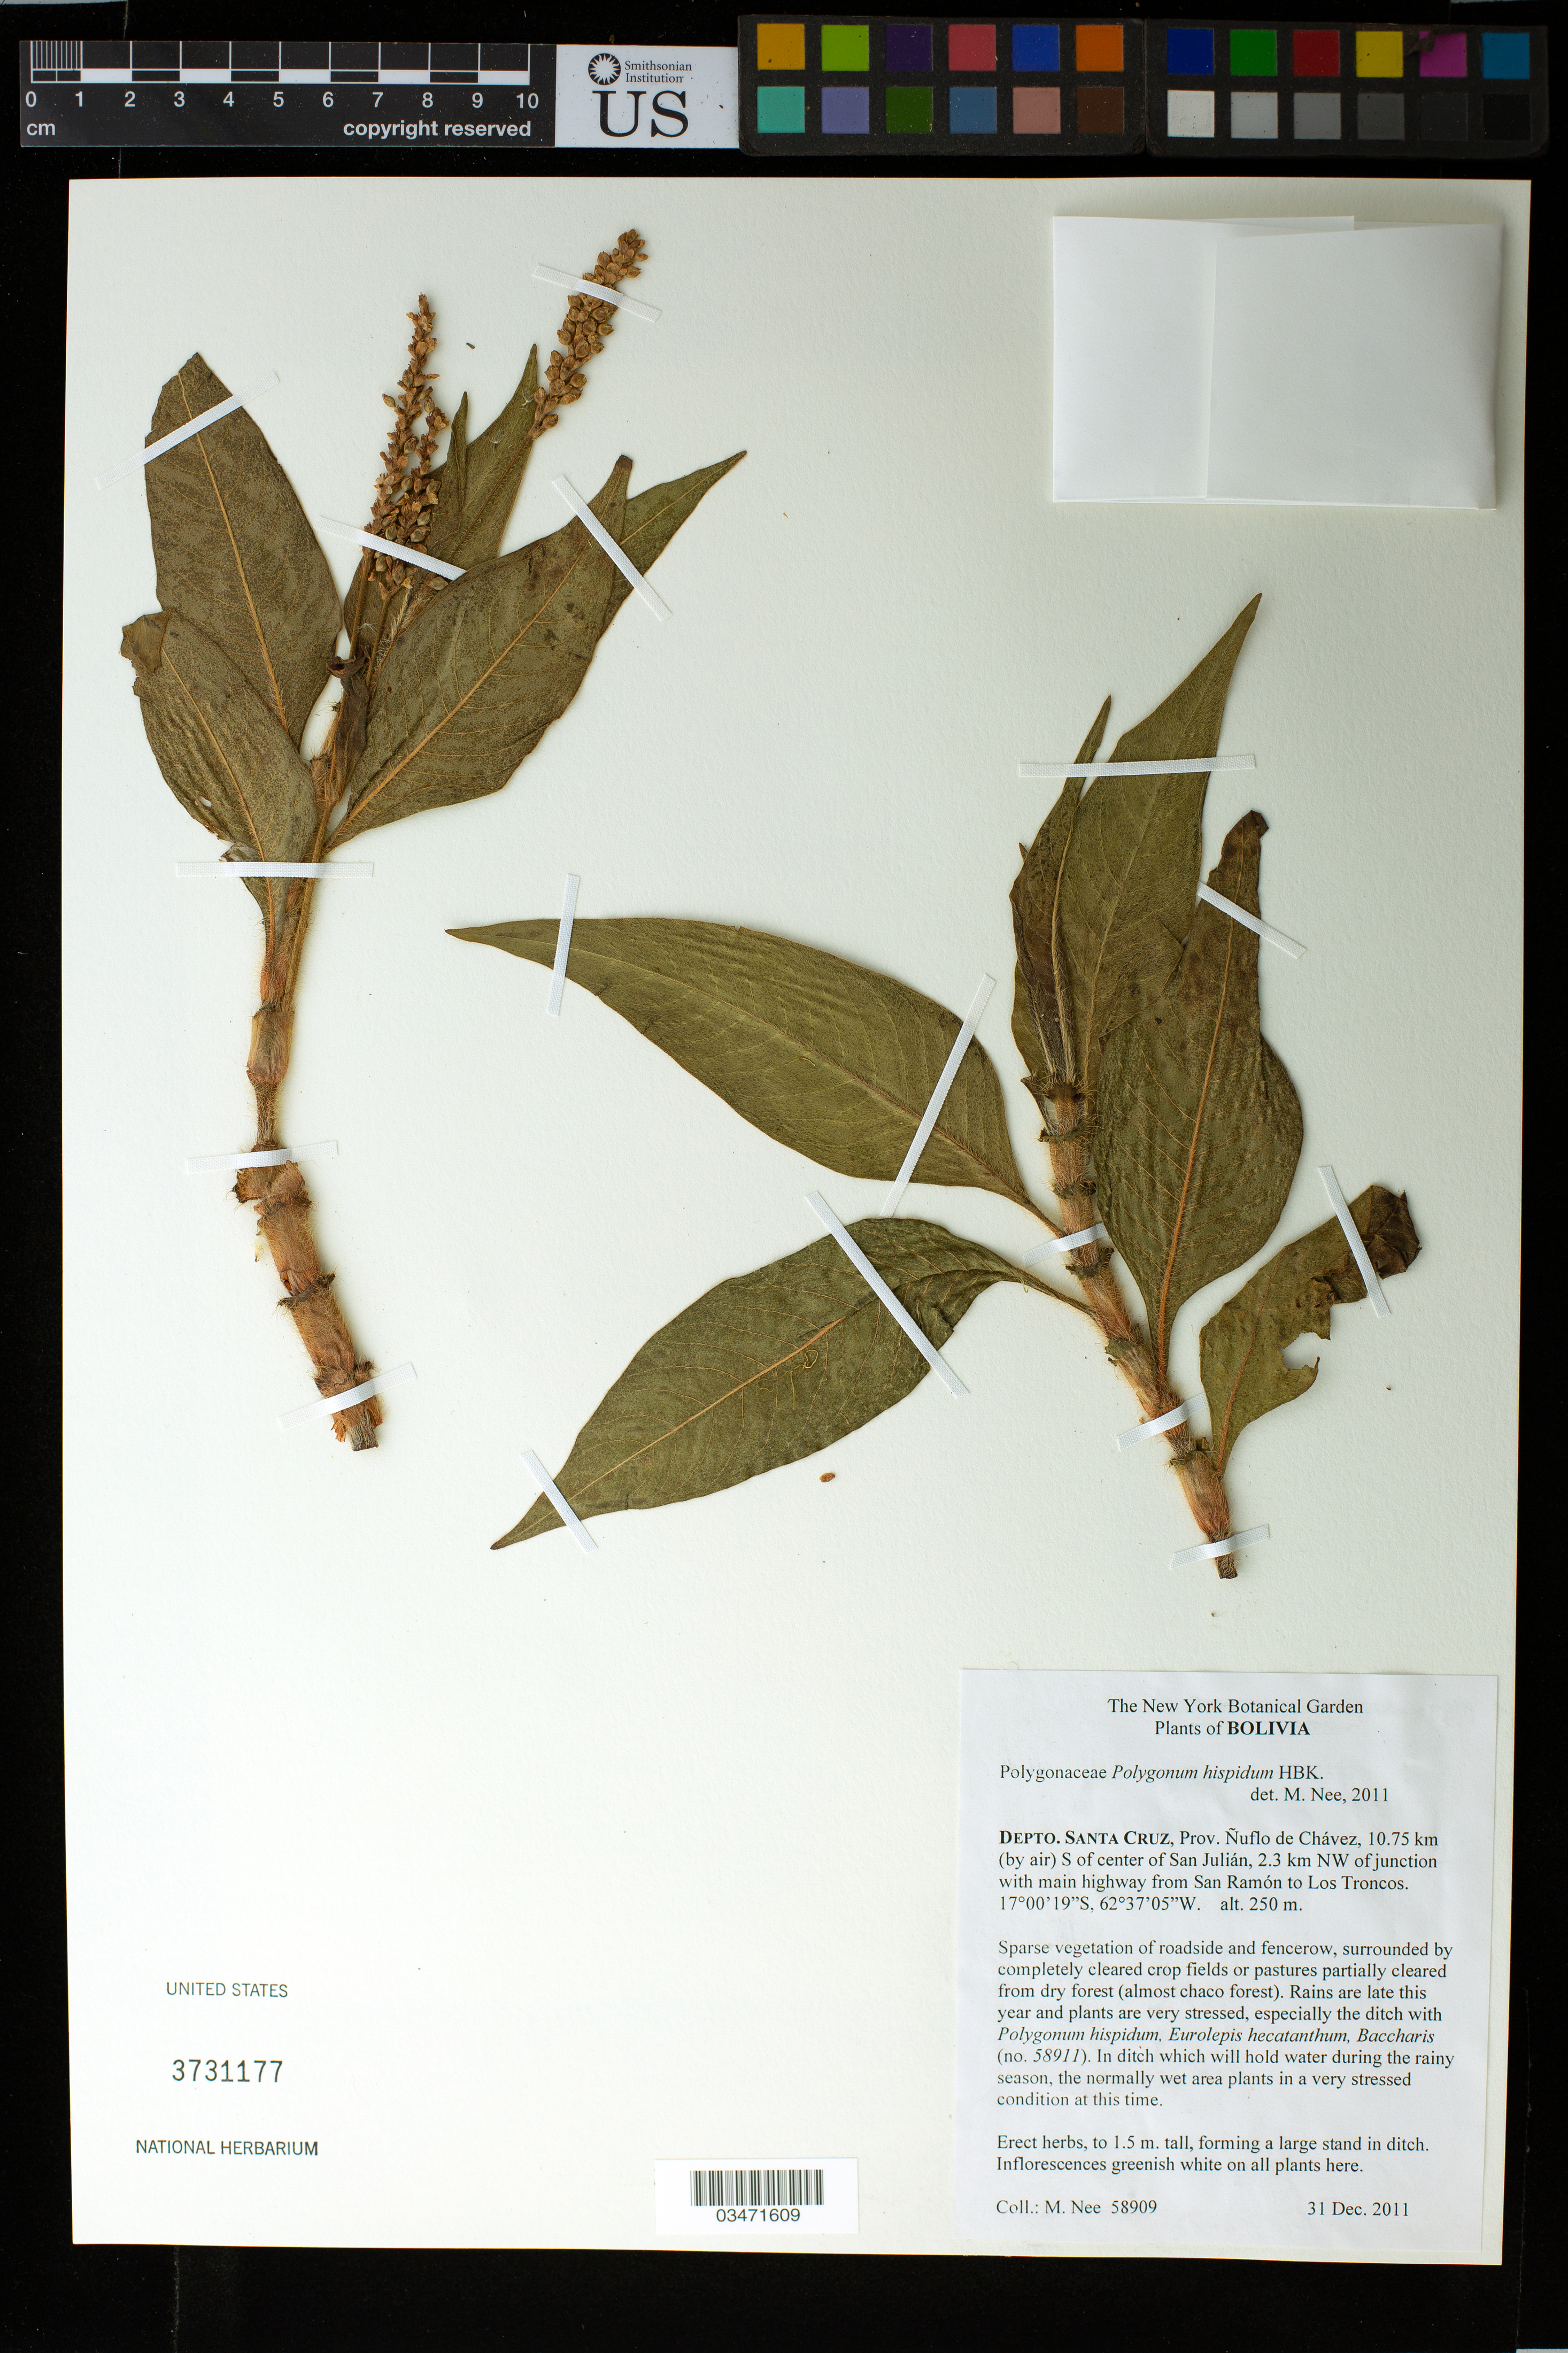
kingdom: Plantae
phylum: Tracheophyta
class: Magnoliopsida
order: Caryophyllales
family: Polygonaceae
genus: Polygonum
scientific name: Polygonum hispidum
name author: Kunth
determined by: Nee, Michael H.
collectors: M. Nee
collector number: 58909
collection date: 2011-12-31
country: Bolivia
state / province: Santa Cruz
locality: Prov. Ñuflo de Chávez, 10.75 km (by air) S of center of San Julián, 2.3 km NW of junction with main highway from San Ramón to Los Troncos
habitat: Sparse vegetation of roadside and fencerow, surrounded by completely cleared crop fields or pastures partially cleared from dry forest (almost chaco forest). Rains are late this year and plants are very stressed, especially the ditch with Polygonum hispidum, Eurolepis hecatanthum, Baccharis (no. 58911). In ditch which will hold water during the rainy season, the normally wet area plants in a very stressed condition at this time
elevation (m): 250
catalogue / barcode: US 3731177